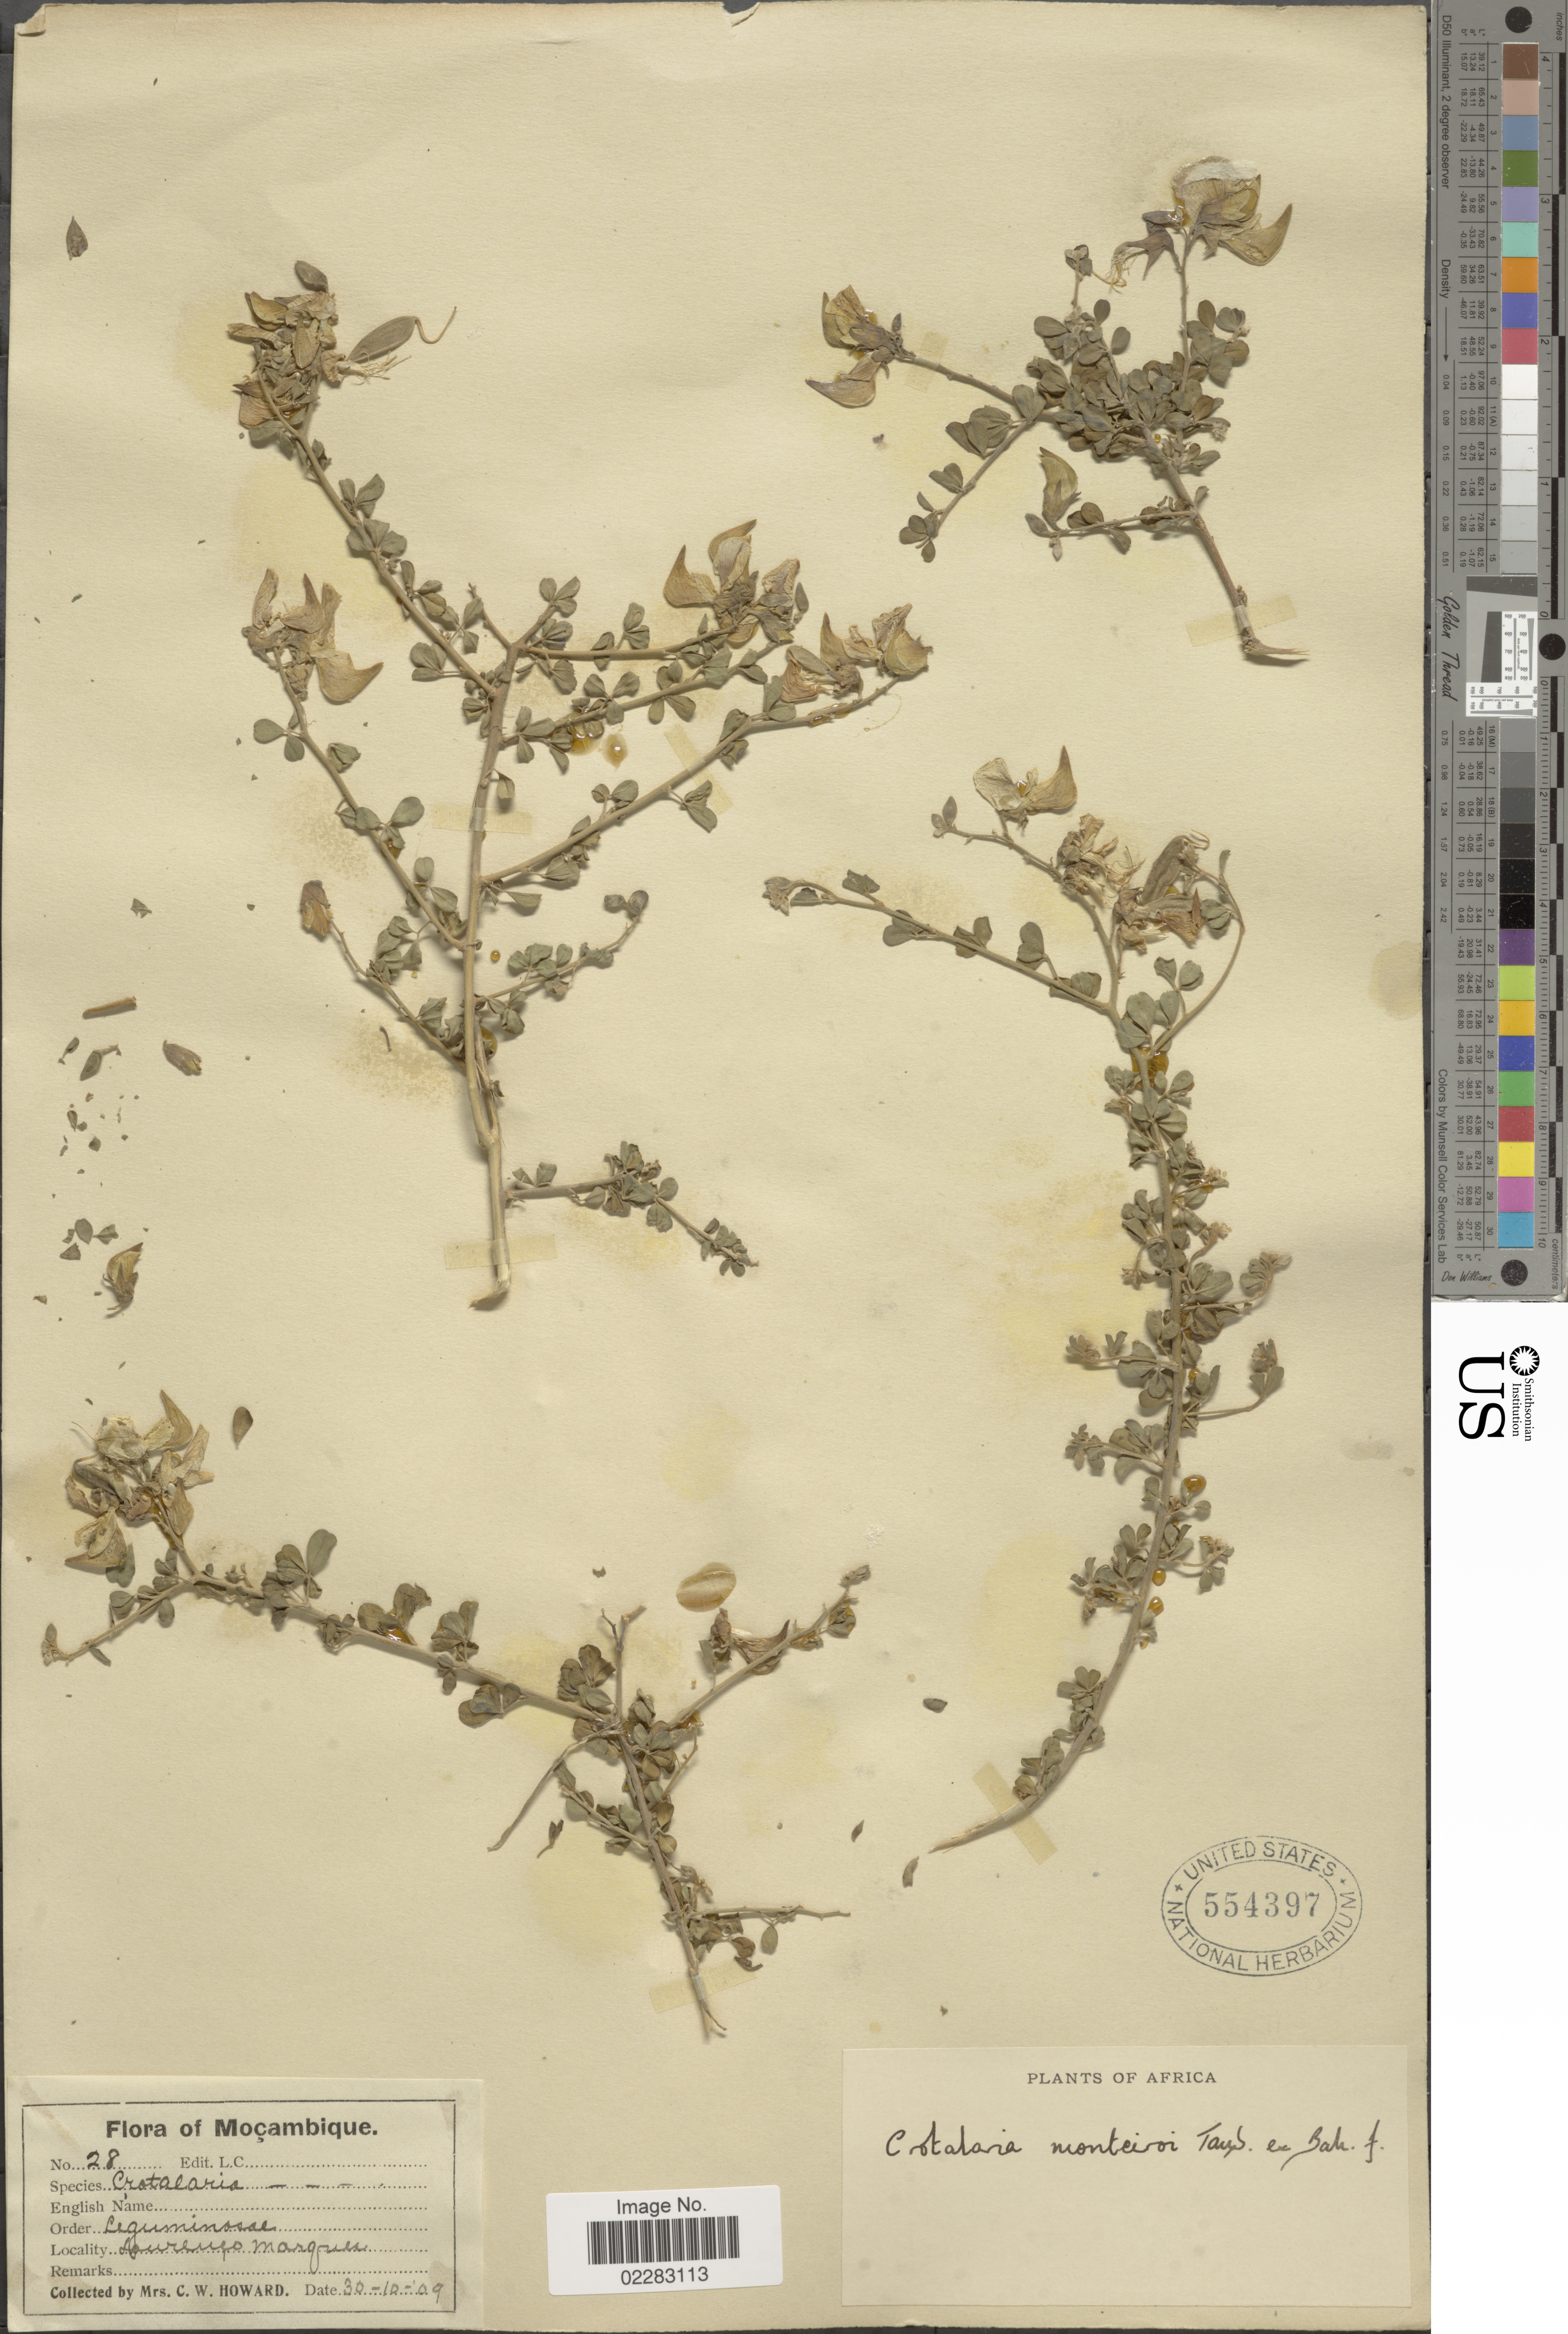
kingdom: Plantae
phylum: Tracheophyta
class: Magnoliopsida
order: Fabales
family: Fabaceae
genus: Crotalaria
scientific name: Crotalaria monteiroi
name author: Baker f.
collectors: C. W. Howard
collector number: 28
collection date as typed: Transcribed d/m/y: 30/10/9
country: Mozambique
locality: Africa, Mocambique, Lourenço Marques.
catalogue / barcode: US 554397